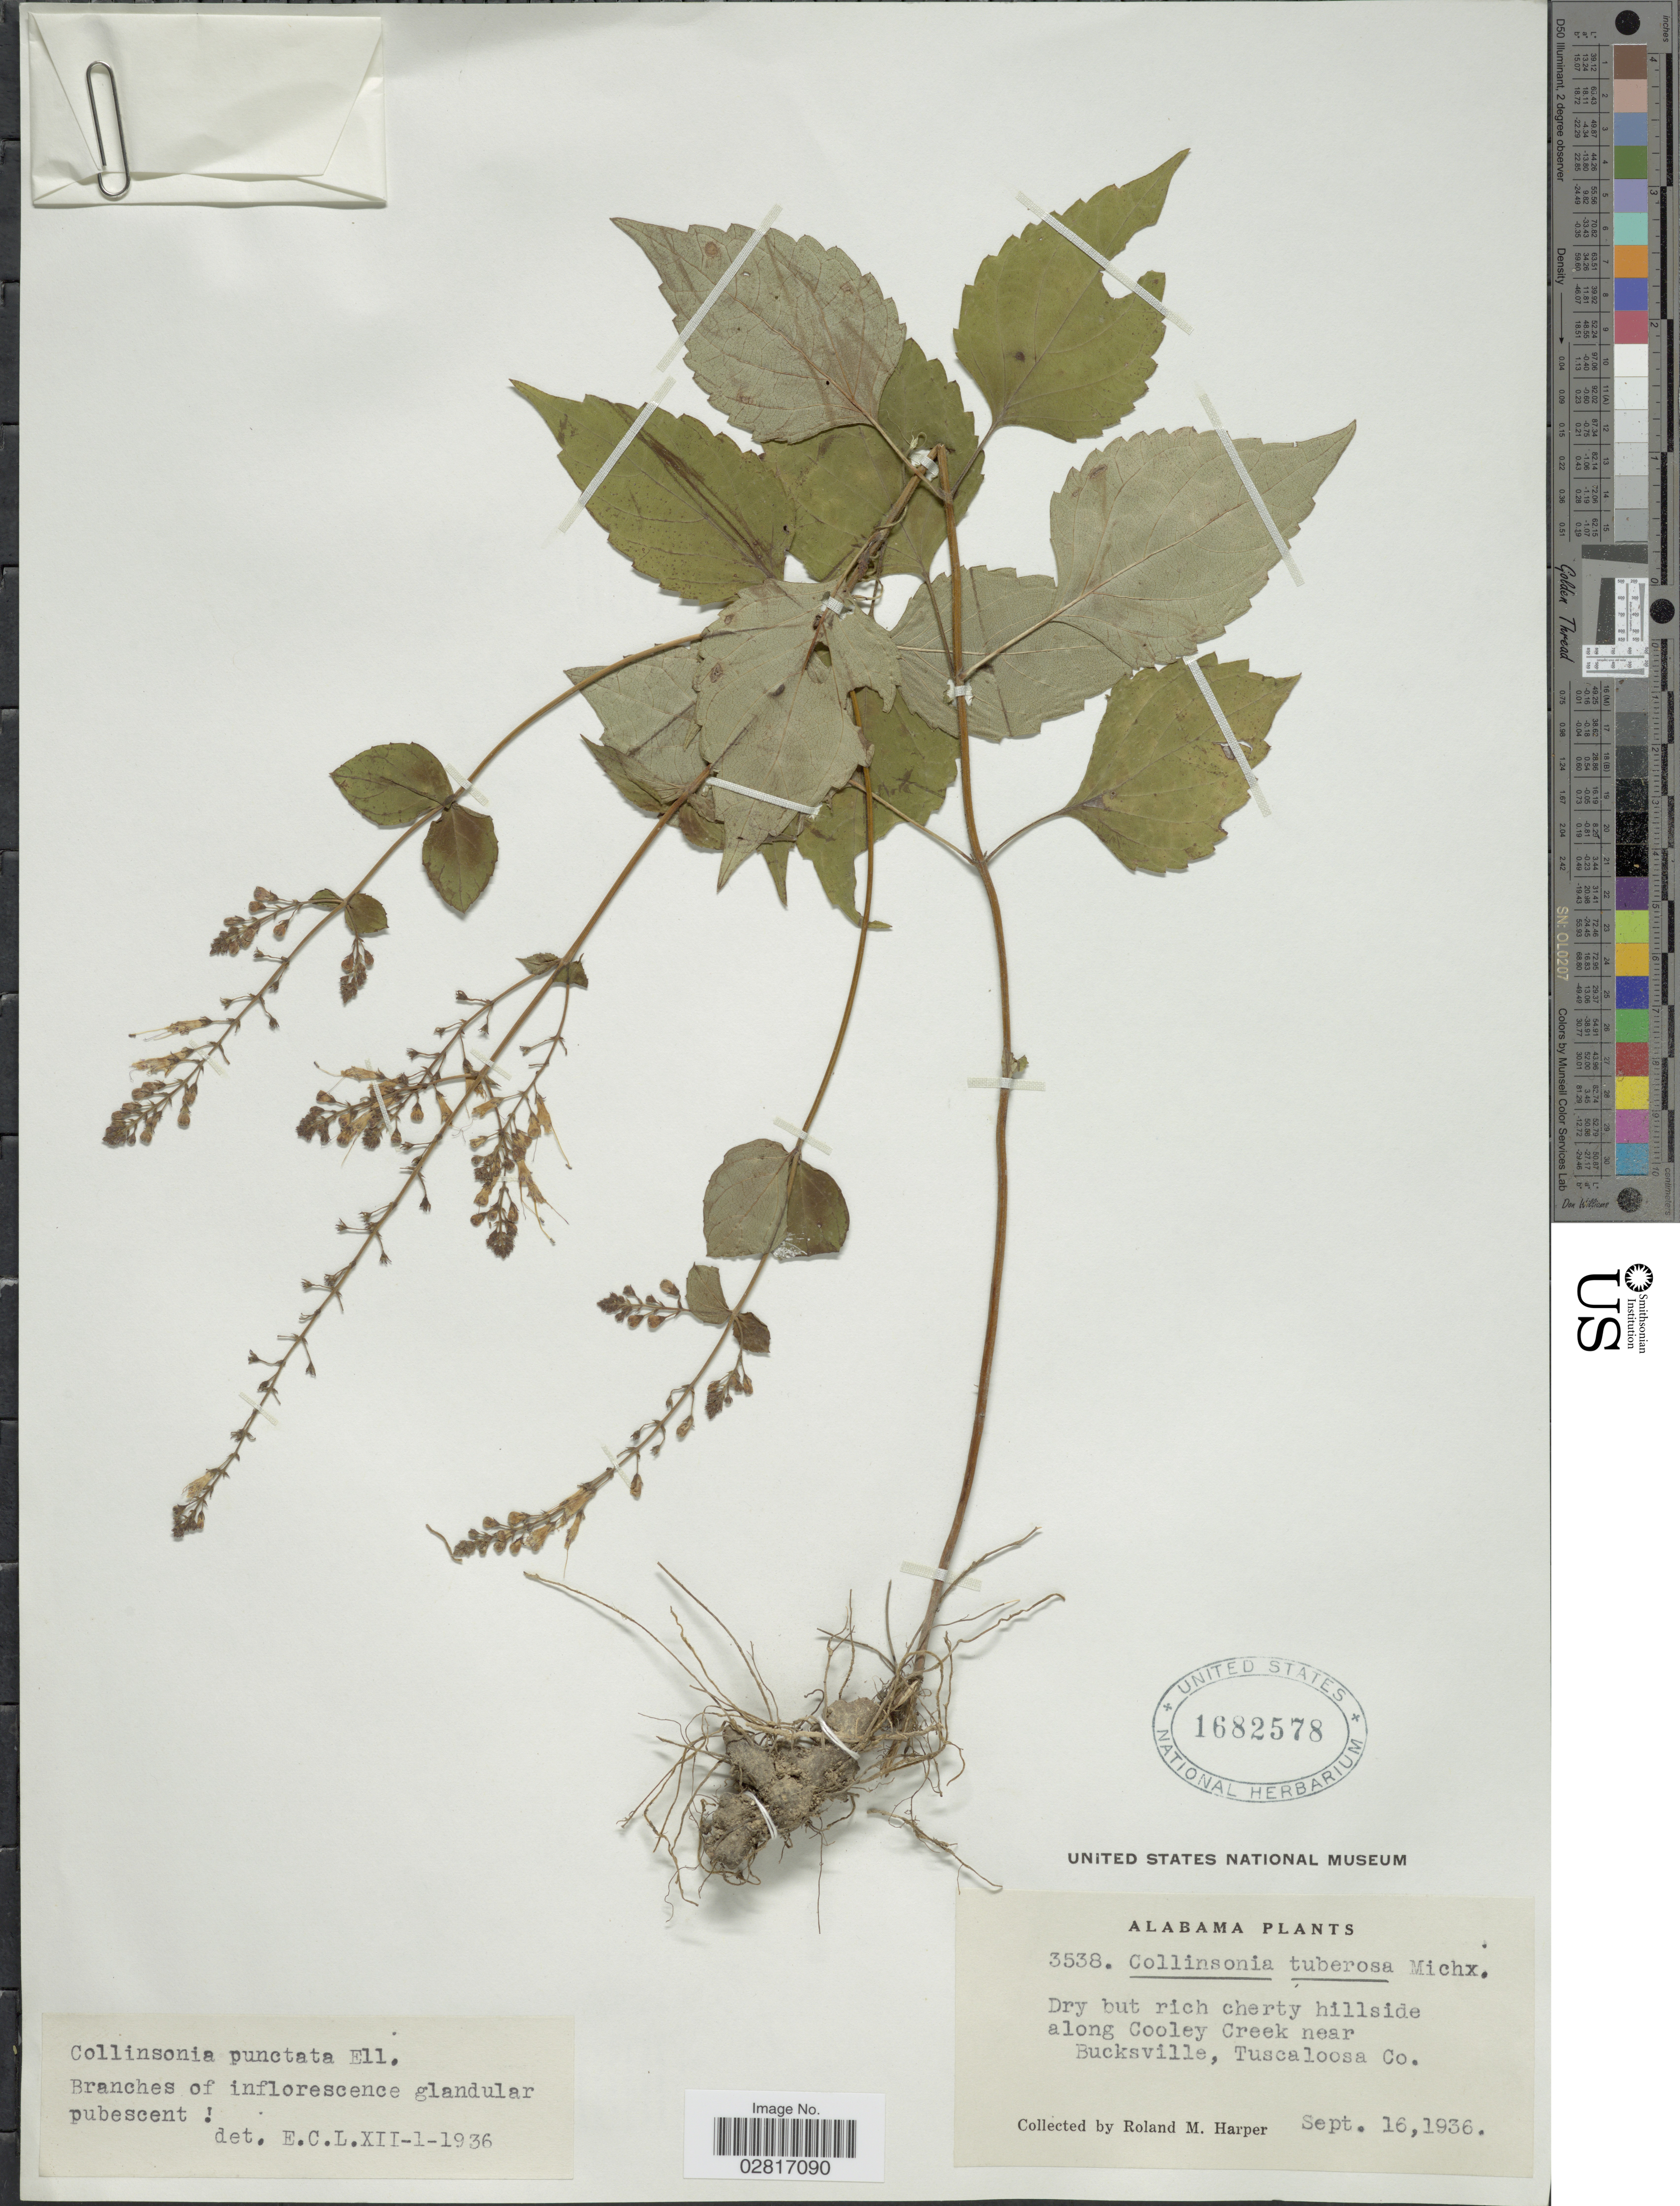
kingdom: Plantae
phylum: Tracheophyta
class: Magnoliopsida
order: Lamiales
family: Lamiaceae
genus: Collinsonia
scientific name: Collinsonia canadensis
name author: L.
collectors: R. M. Harper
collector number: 3538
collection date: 1936-09-16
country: United States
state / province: Alabama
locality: Hillside along Cooley Creek near Bucksville, Tuscaloosa Co.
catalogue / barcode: US 1682578